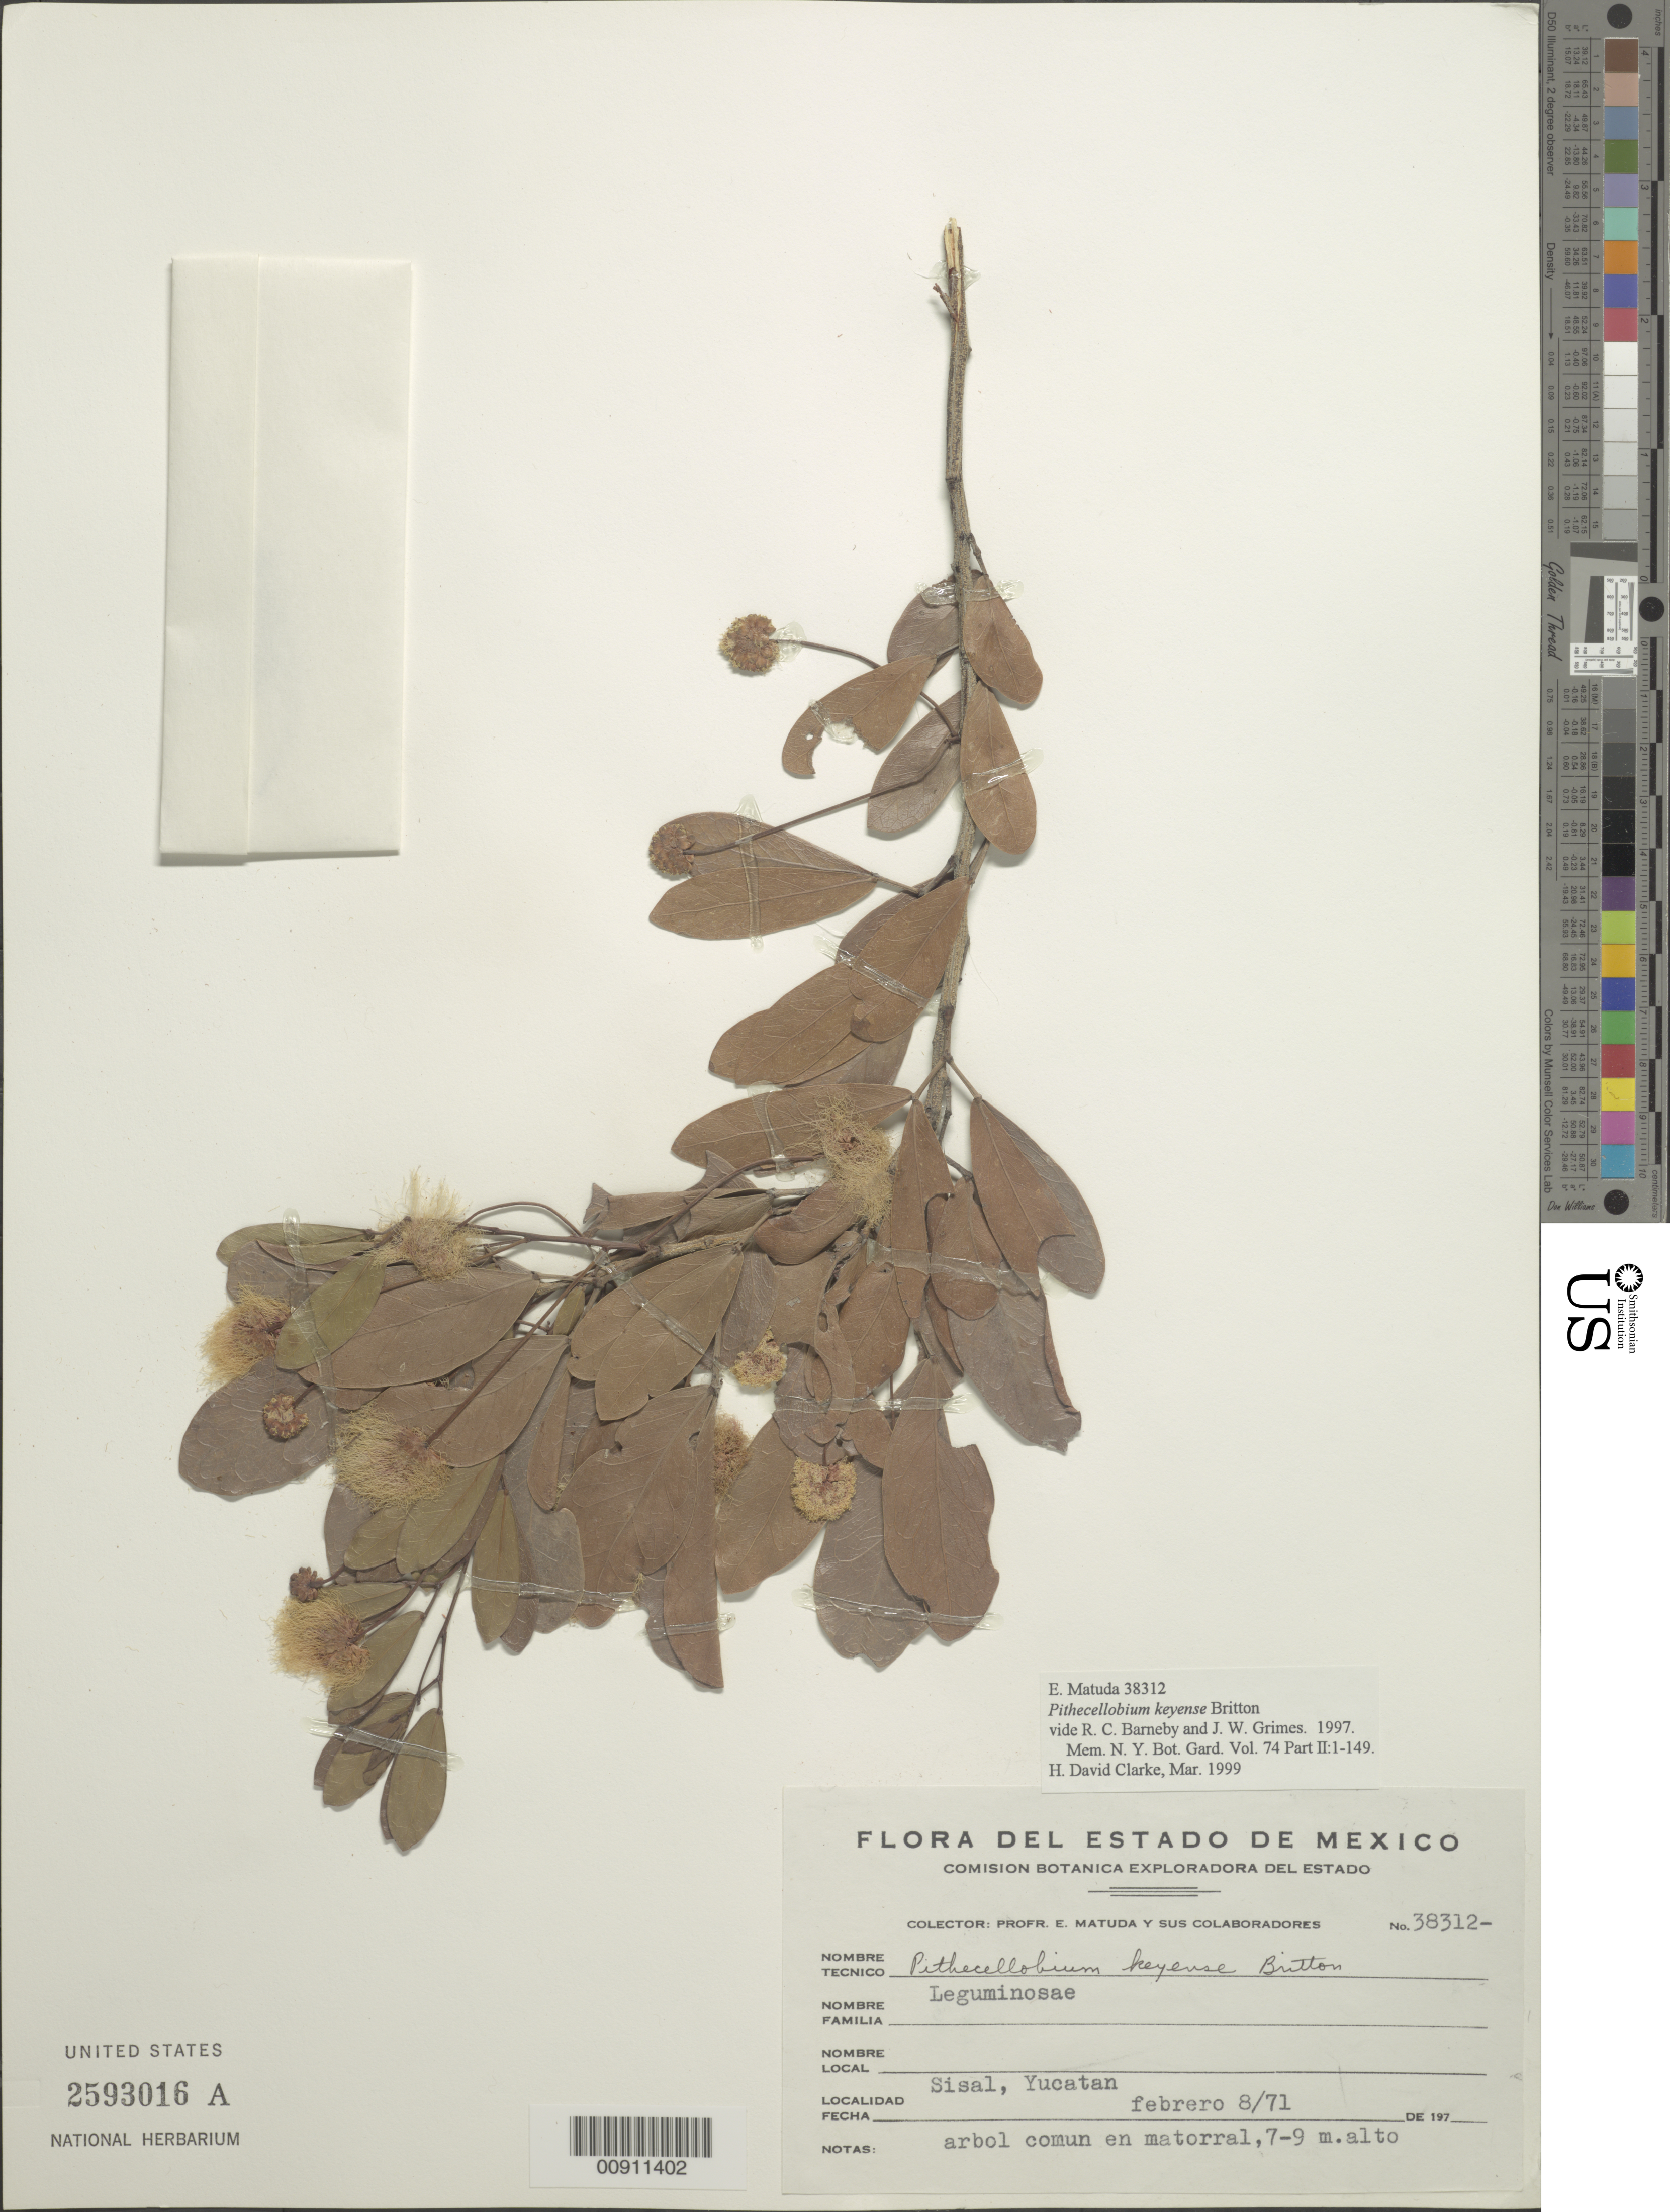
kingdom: Plantae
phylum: Tracheophyta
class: Magnoliopsida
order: Fabales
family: Fabaceae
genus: Pithecellobium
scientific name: Pithecellobium keyense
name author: Britton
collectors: E. Matuda & et al.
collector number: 38312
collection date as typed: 08 Feb 1971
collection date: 1971-02-08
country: Mexico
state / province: Yucatán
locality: Sisal, Yucatán.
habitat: Común en matorral.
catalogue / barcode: US 2593016A